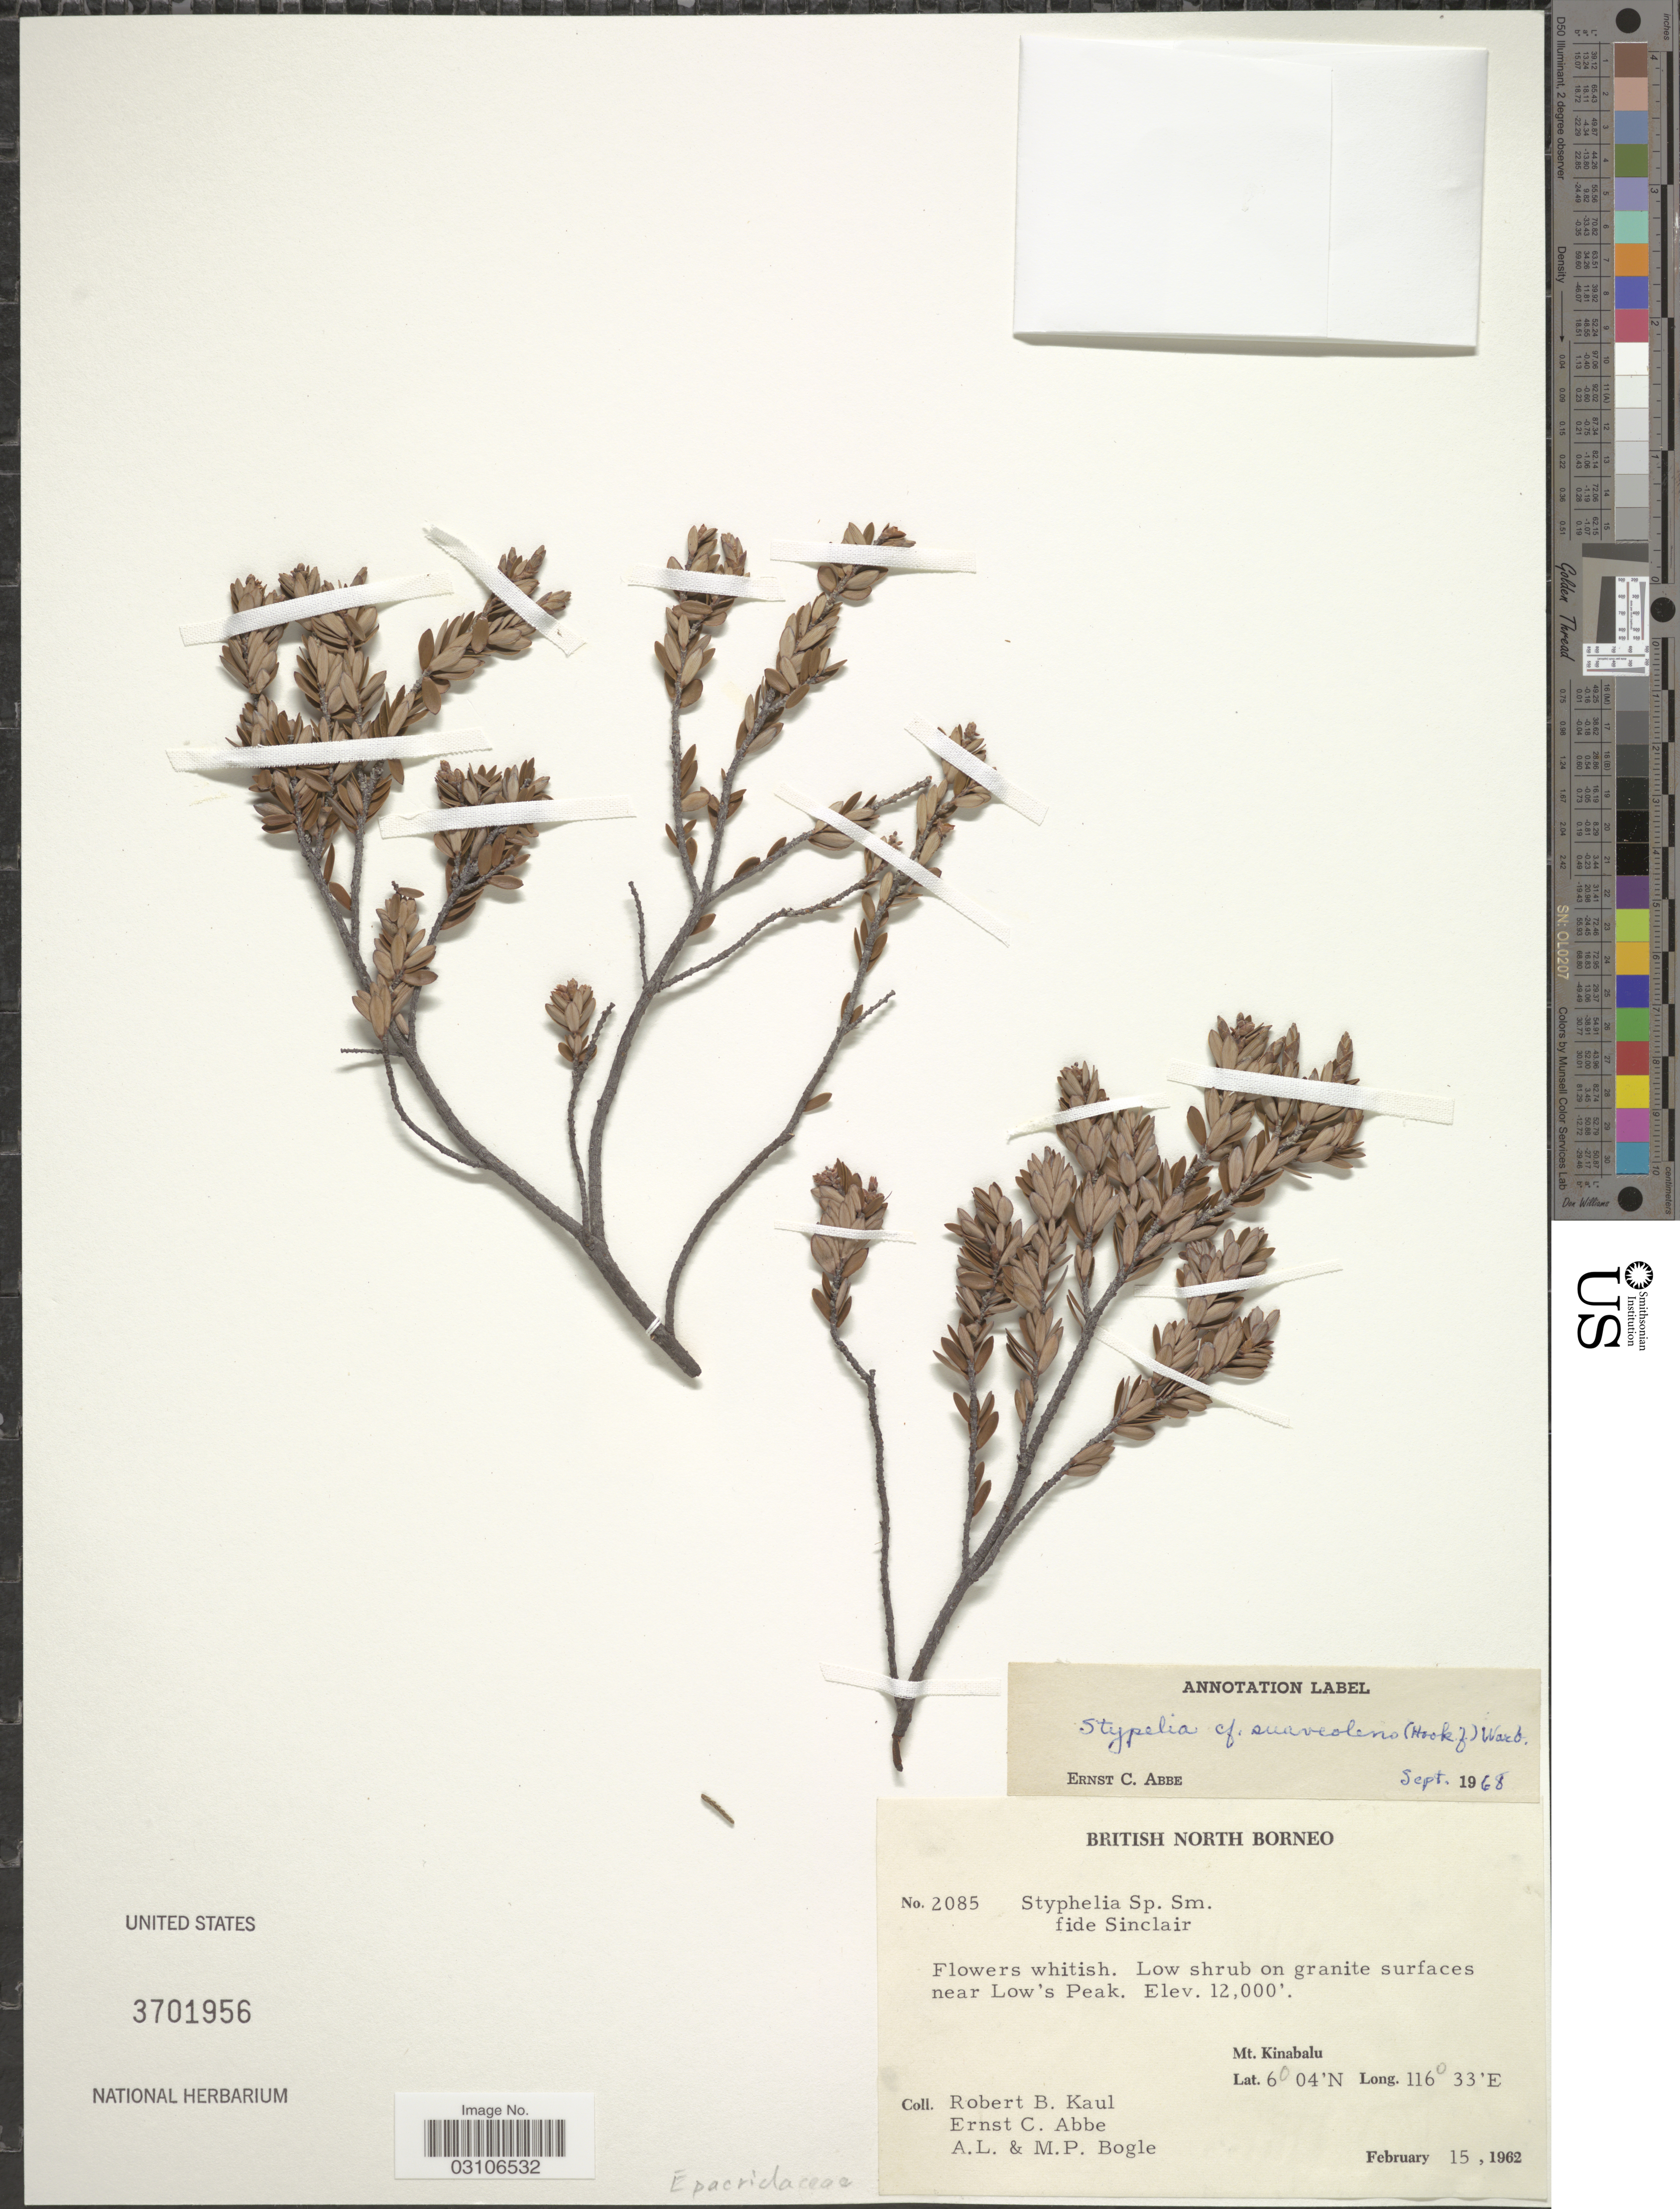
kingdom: Plantae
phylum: Tracheophyta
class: Magnoliopsida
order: Ericales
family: Ericaceae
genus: Styphelia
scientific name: Styphelia suaveolens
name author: (Hook. f.) Warb. ex P. Sarasin & Sarasin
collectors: R. Kaul, E. C. Abbe, Bogle, A.L. & M. Bogle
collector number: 2085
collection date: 1962-02-15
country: Malaysia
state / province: Sabah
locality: British North Borneo. Low shrub on granite surfaces near Low's Peak. Mt. Kinabalu.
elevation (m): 3658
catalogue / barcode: US 3701956